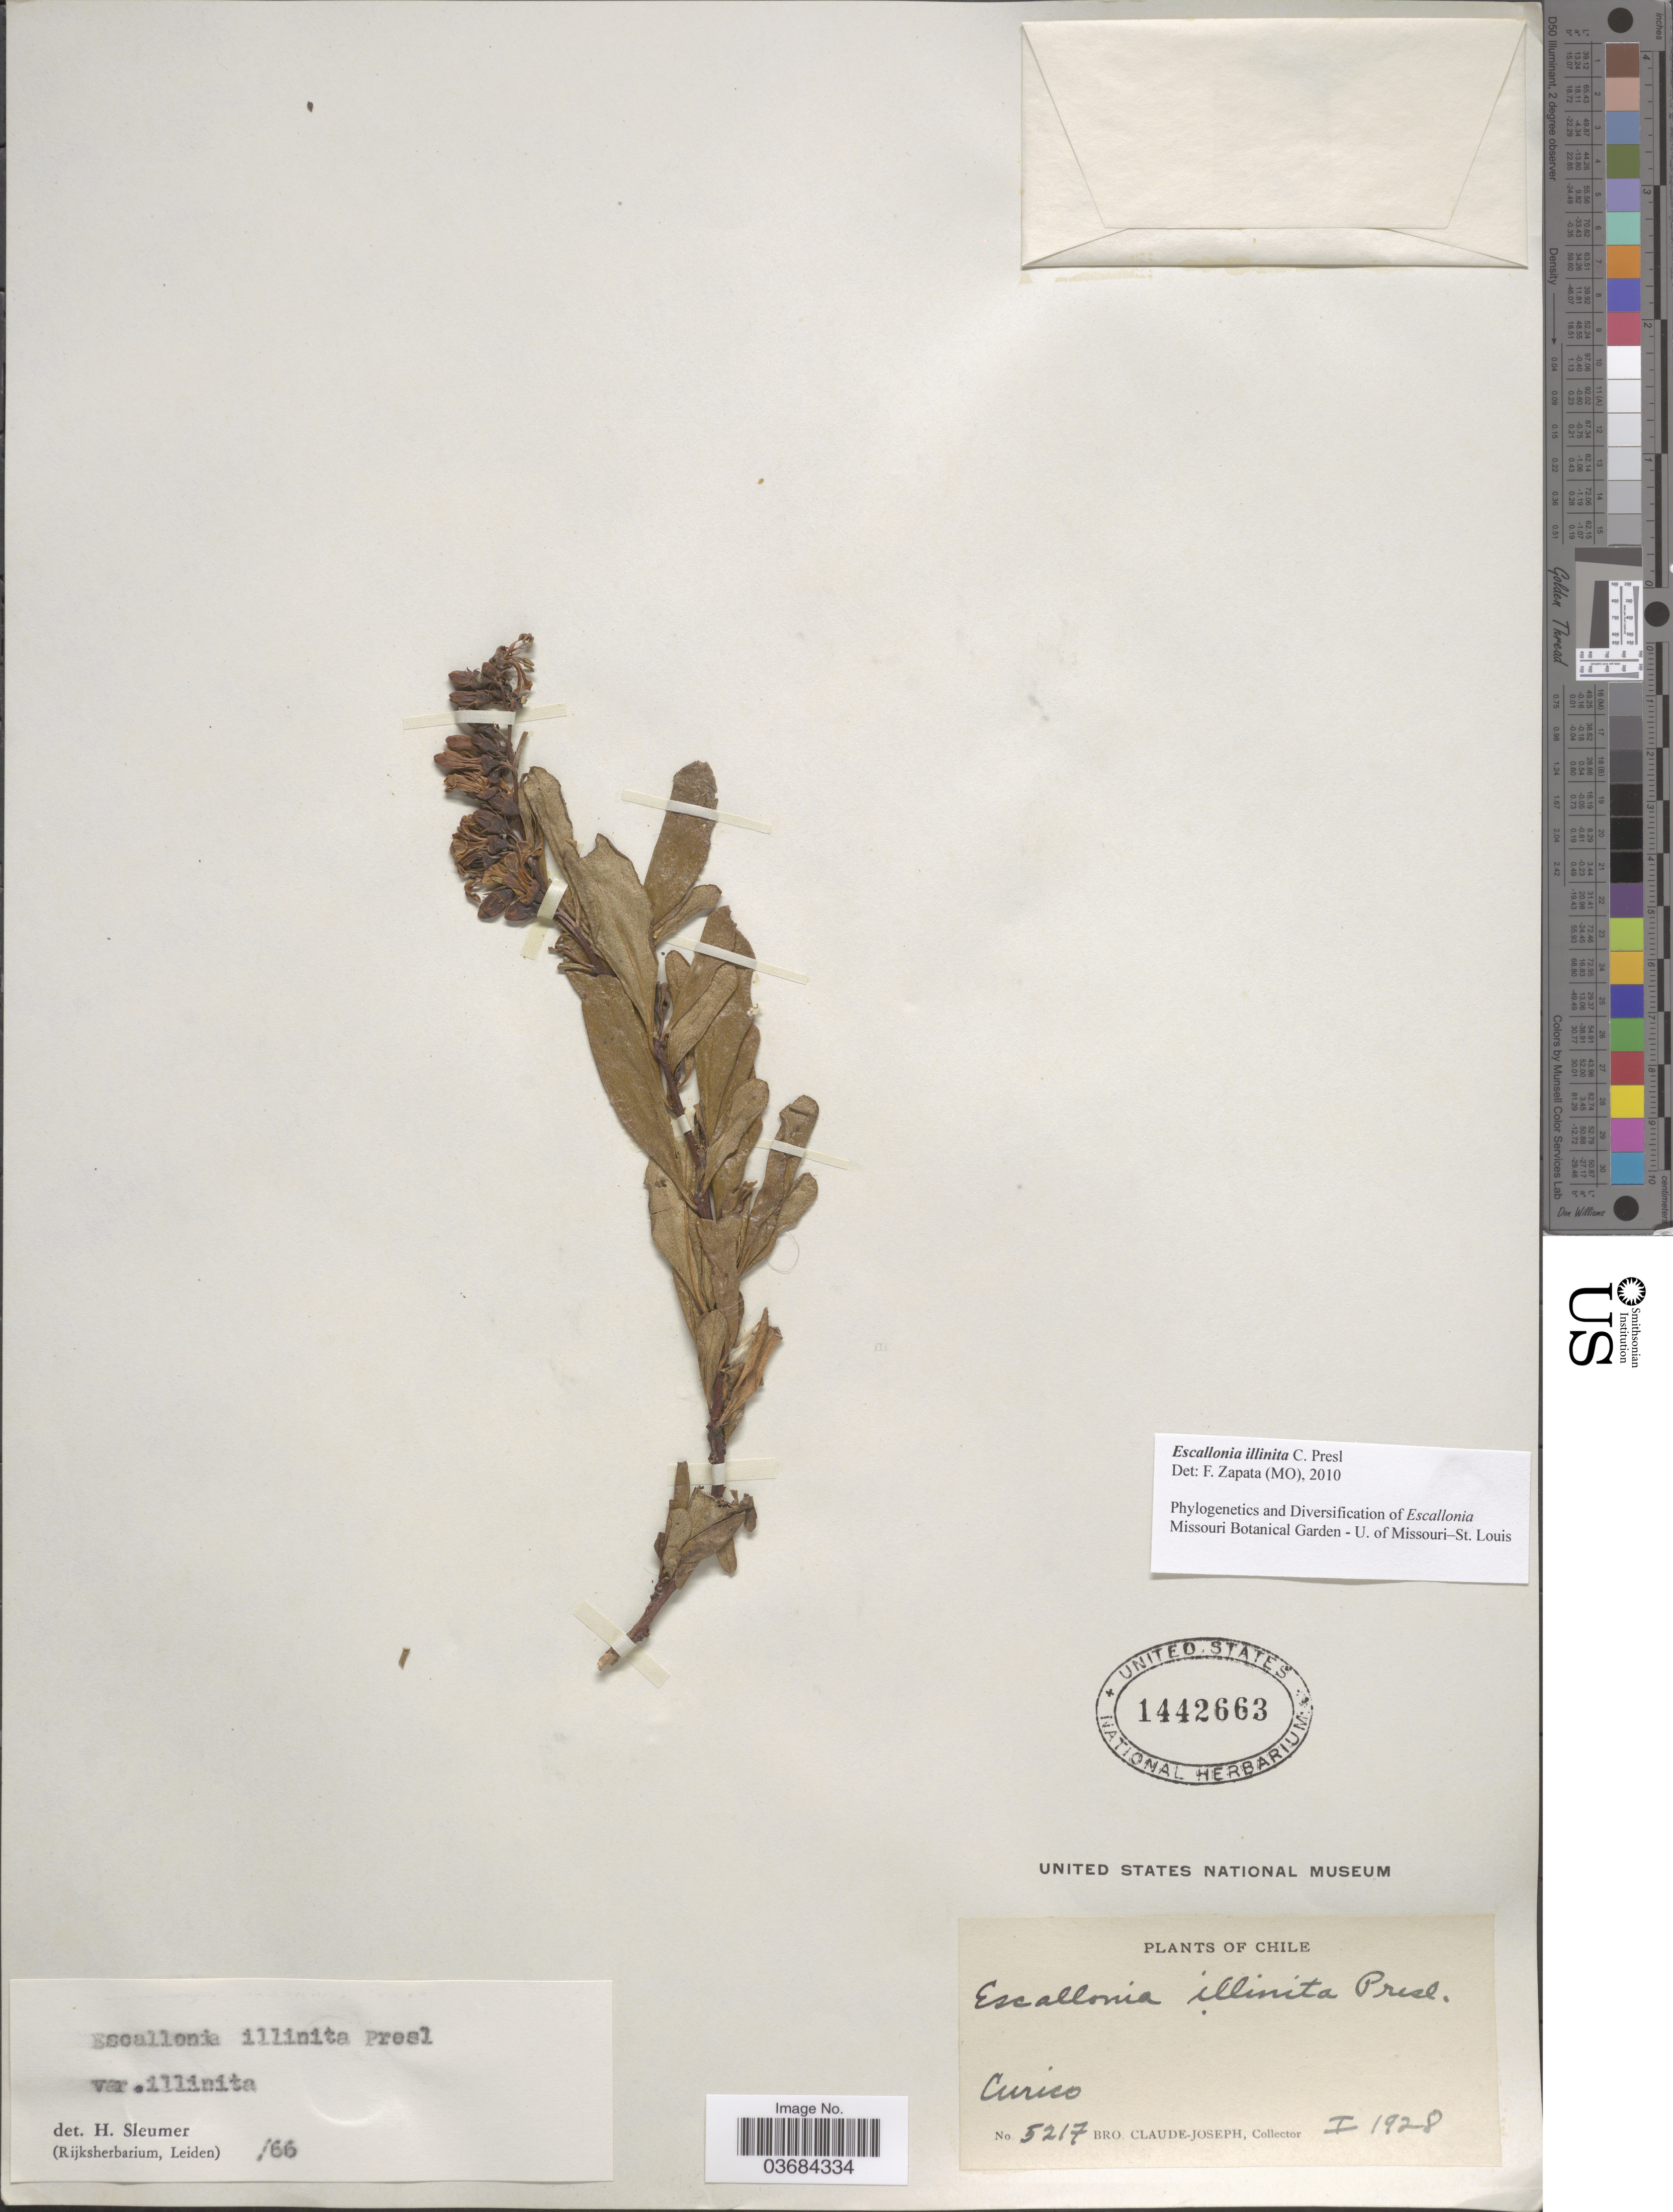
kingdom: Plantae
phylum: Tracheophyta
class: Magnoliopsida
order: Escalloniales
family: Escalloniaceae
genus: Escallonia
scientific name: Escallonia illinita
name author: C. Presl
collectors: Bro. Claude-Joseph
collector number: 5217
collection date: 1928-01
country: Chile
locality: Curico.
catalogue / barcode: US 1442663